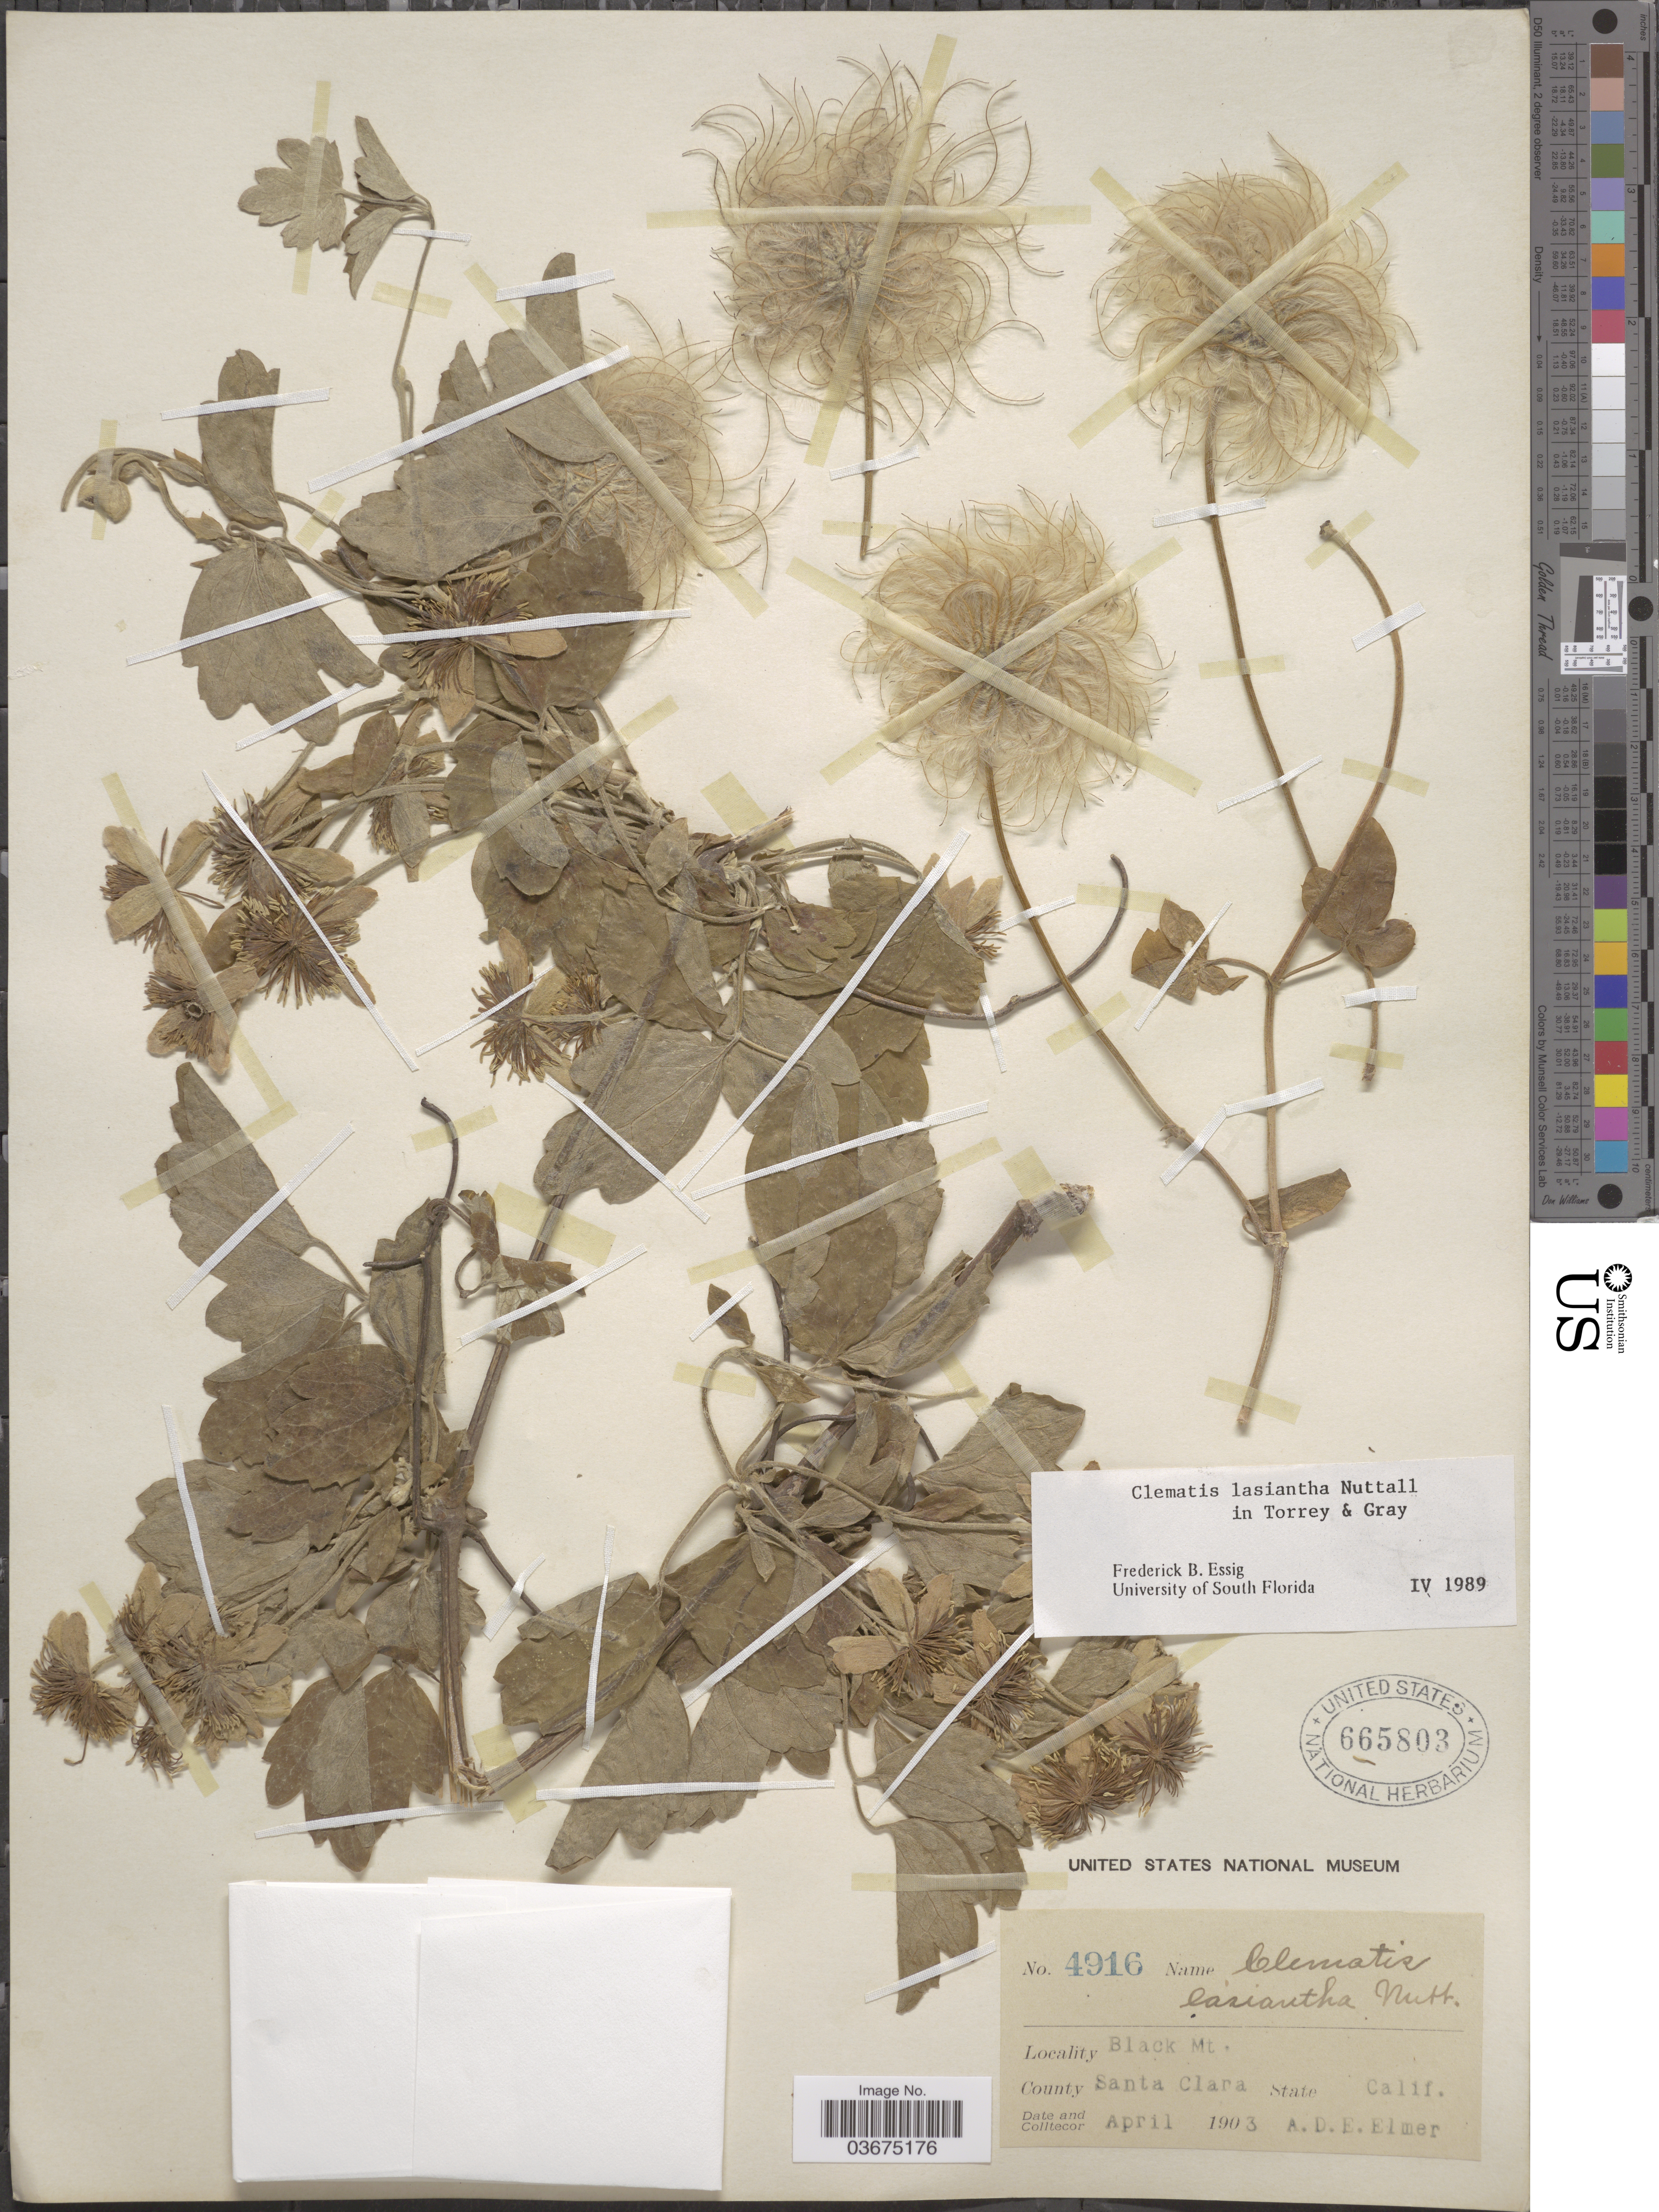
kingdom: Plantae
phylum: Tracheophyta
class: Magnoliopsida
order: Ranunculales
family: Ranunculaceae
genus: Clematis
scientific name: Clematis lasiantha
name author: Nutt.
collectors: A. D. E. Elmer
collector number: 4916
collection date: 1903-04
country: United States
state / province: California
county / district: Santa Clara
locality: Black Mt. County Santa Clara.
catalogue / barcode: US 665803